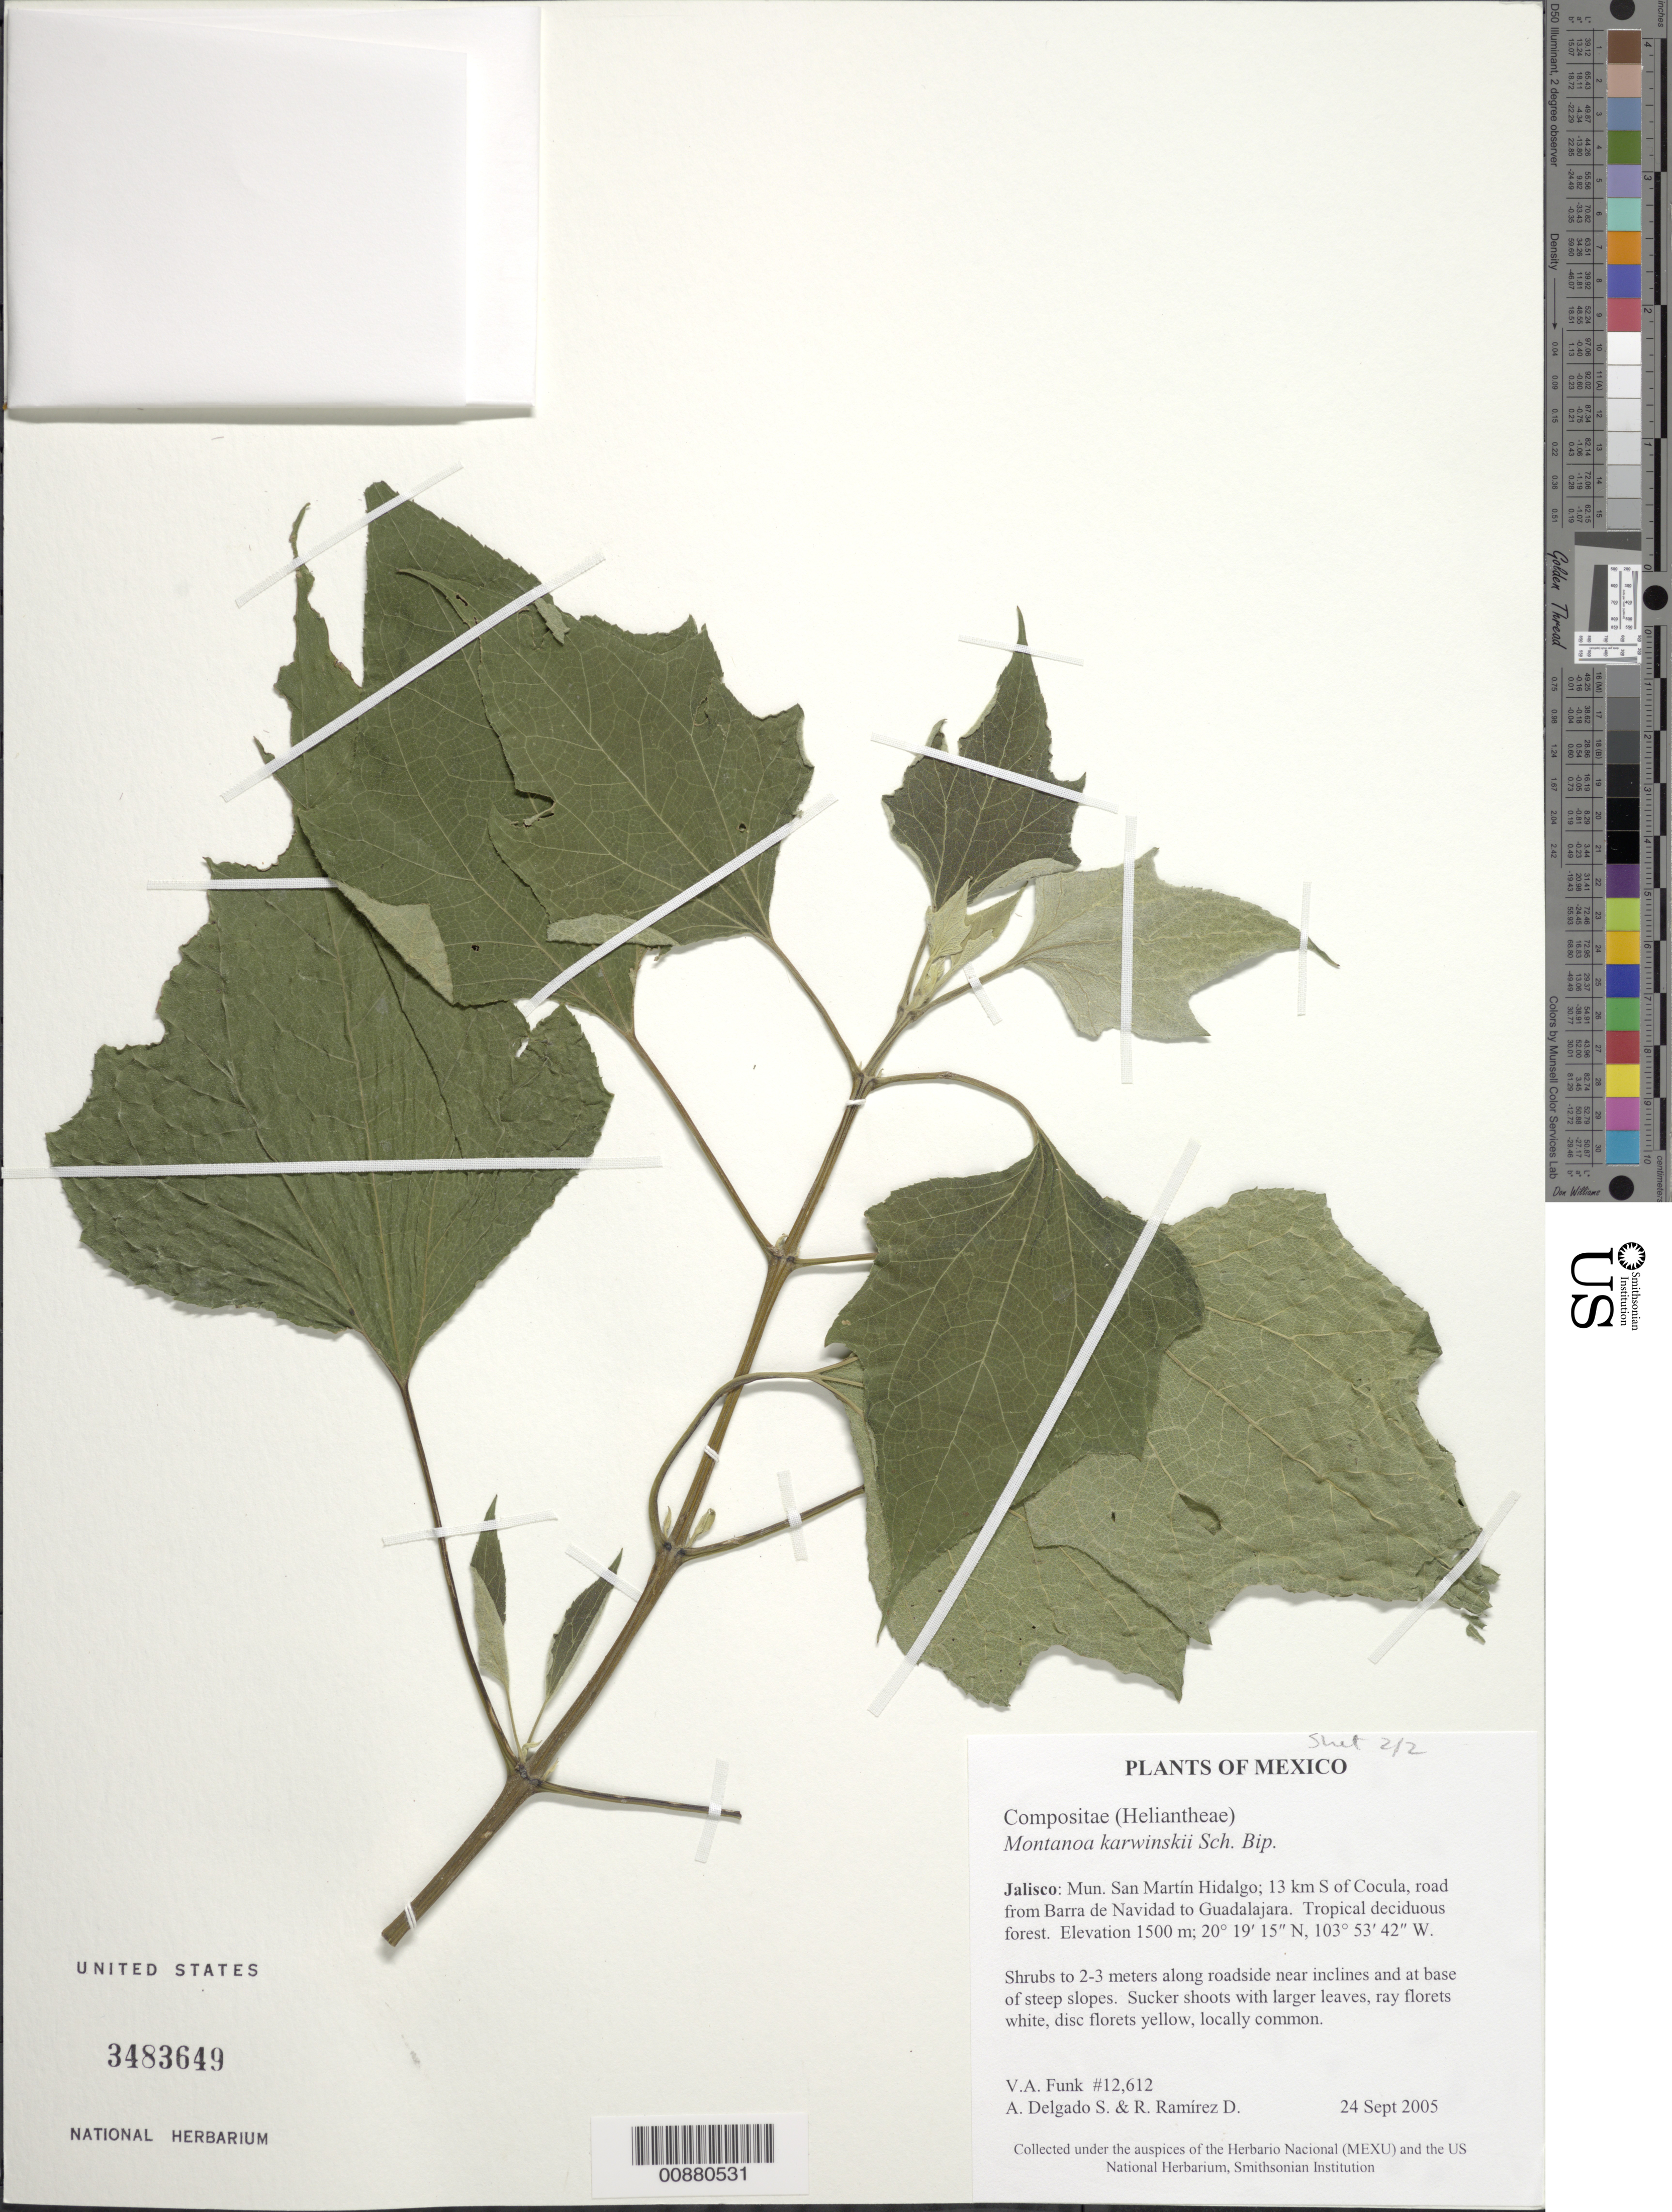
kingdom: Plantae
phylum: Tracheophyta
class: Magnoliopsida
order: Asterales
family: Asteraceae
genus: Montanoa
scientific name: Montanoa karwinskii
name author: DC.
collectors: V. Funk, A. Delgado S. & R. Ramirez D.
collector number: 12612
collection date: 2005-09-24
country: Mexico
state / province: Jalisco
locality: Mun. San Martin Hidalgo; 13 km S of Cocula, road from Barra de Navidad to Guadalajara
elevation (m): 1500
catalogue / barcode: US 3483649